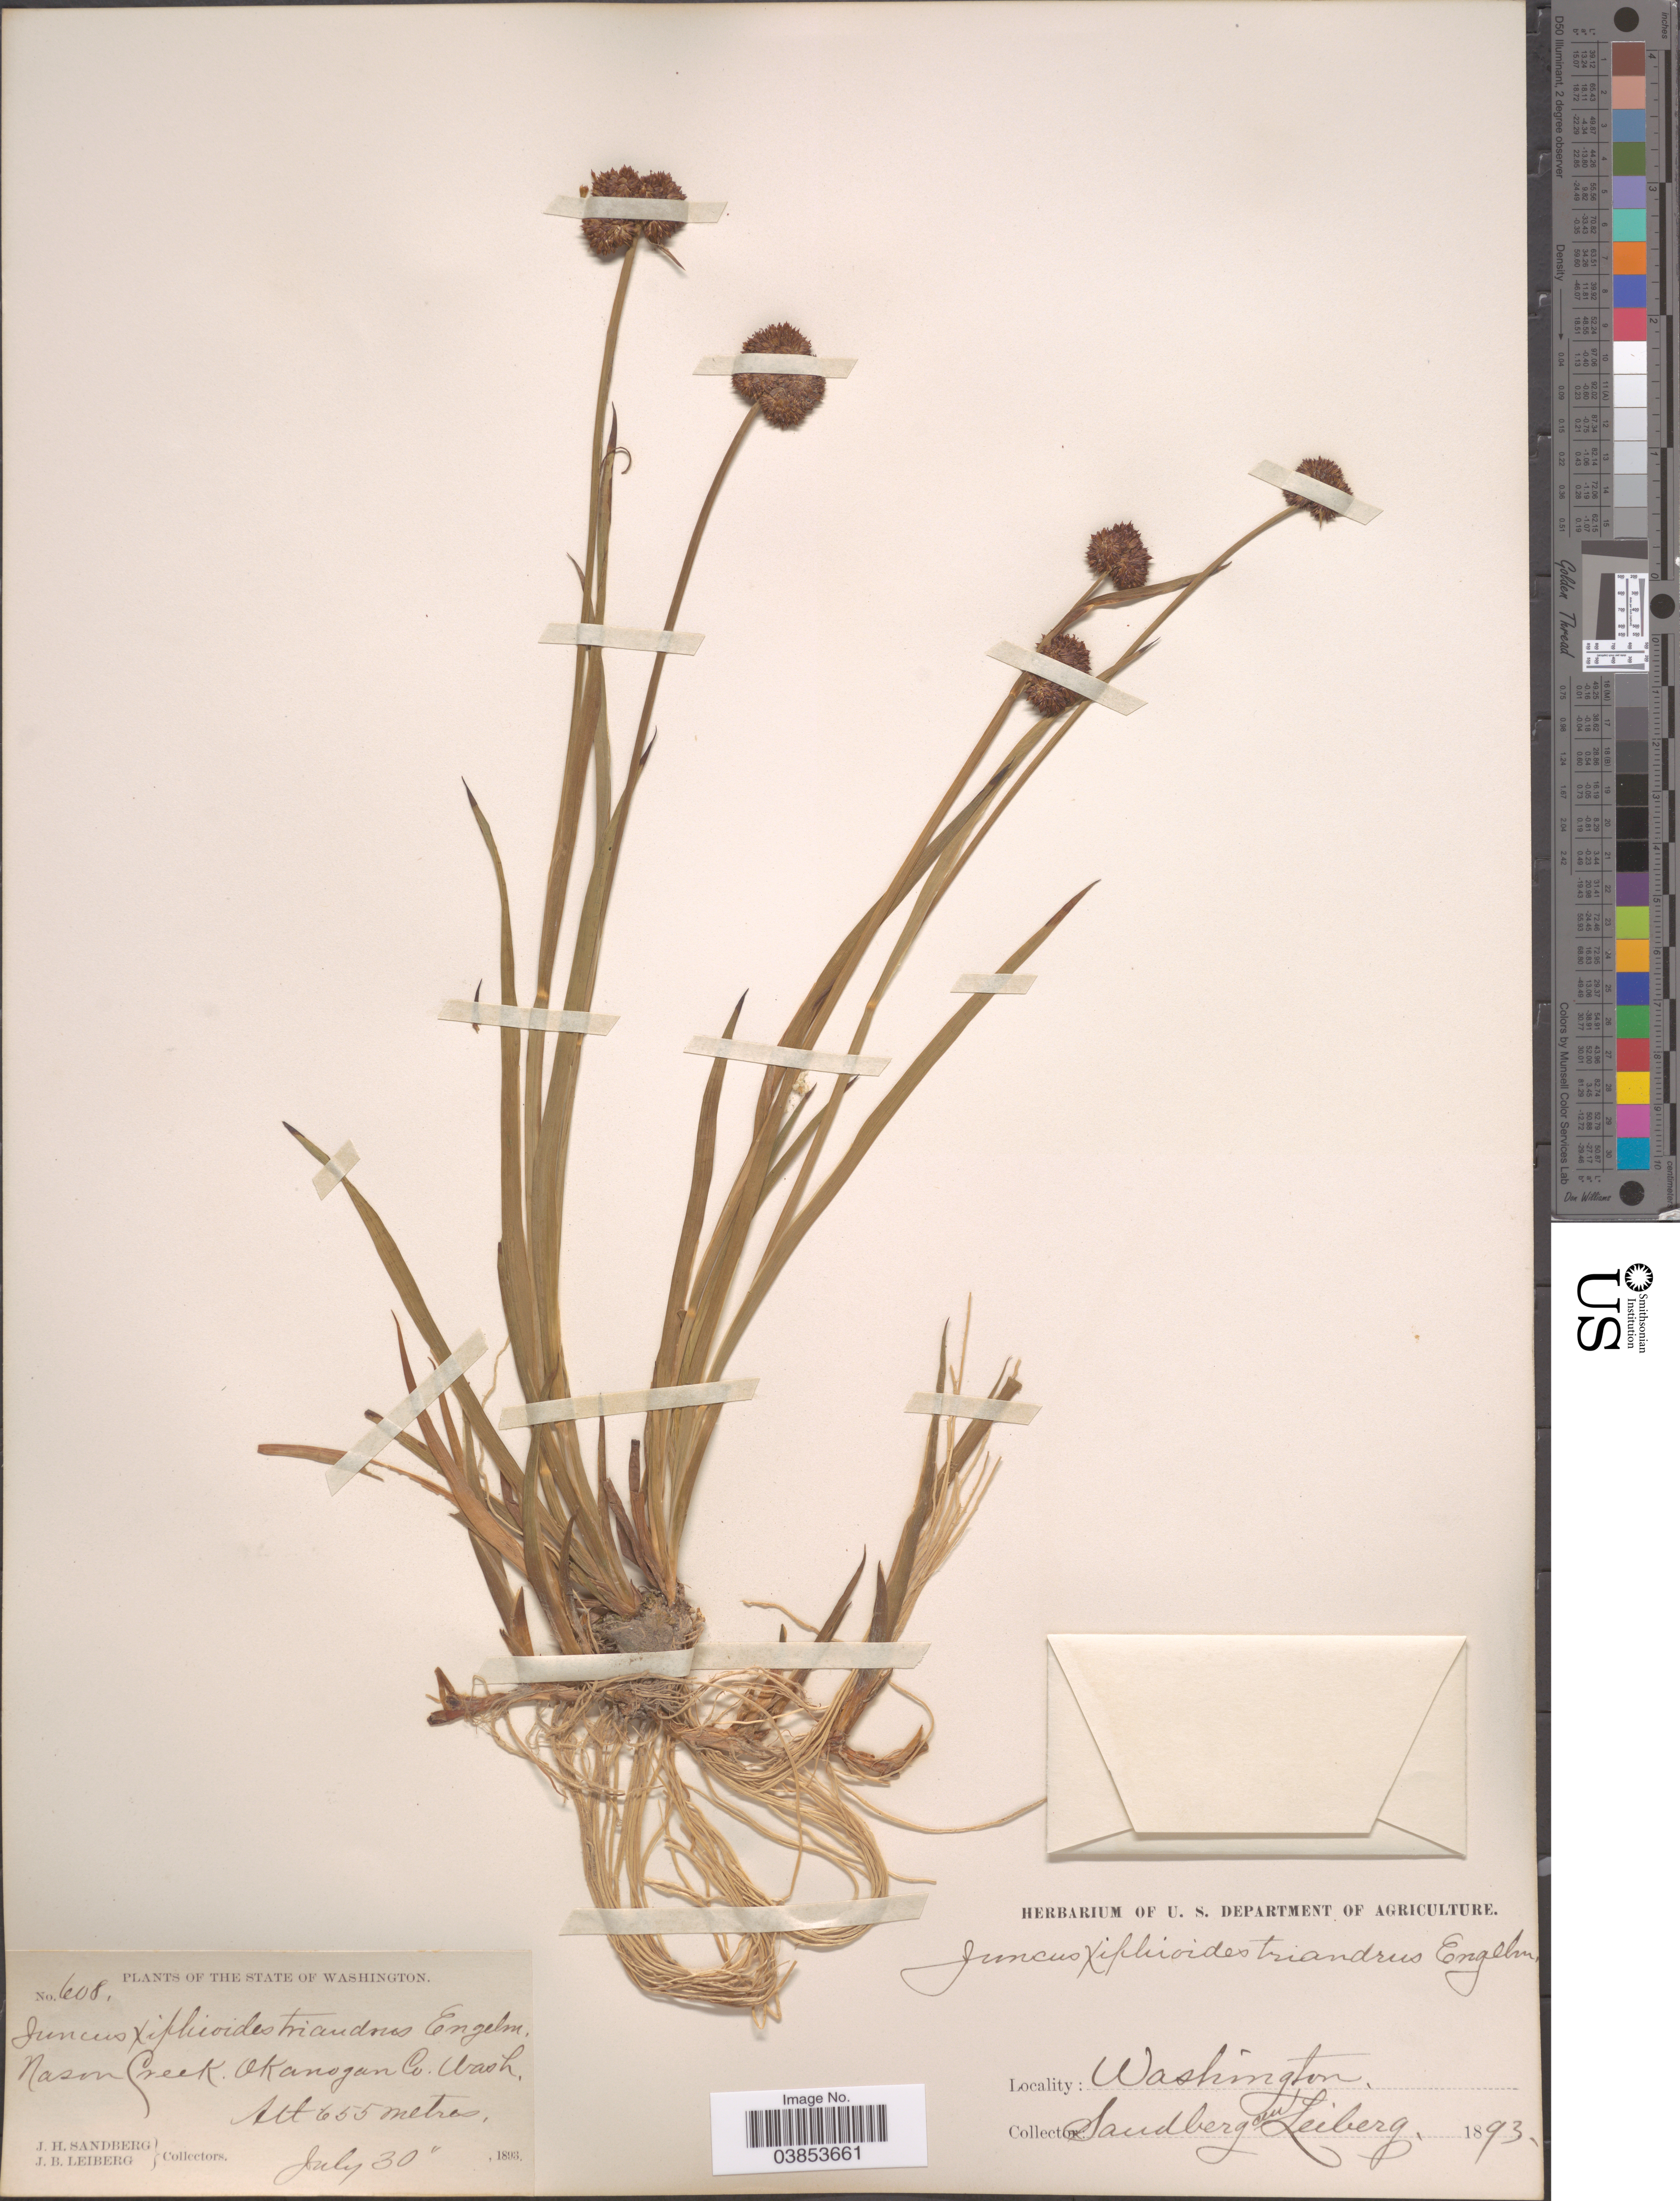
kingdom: Plantae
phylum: Tracheophyta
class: Liliopsida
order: Poales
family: Juncaceae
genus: Juncus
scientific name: Juncus ensifolius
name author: Wikstr.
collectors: J. H. Sandberg & J. B. Leiberg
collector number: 608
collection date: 1893-07-30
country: United States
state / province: Washington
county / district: Okanogan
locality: Nason Creek, Okanogan Co.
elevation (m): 655